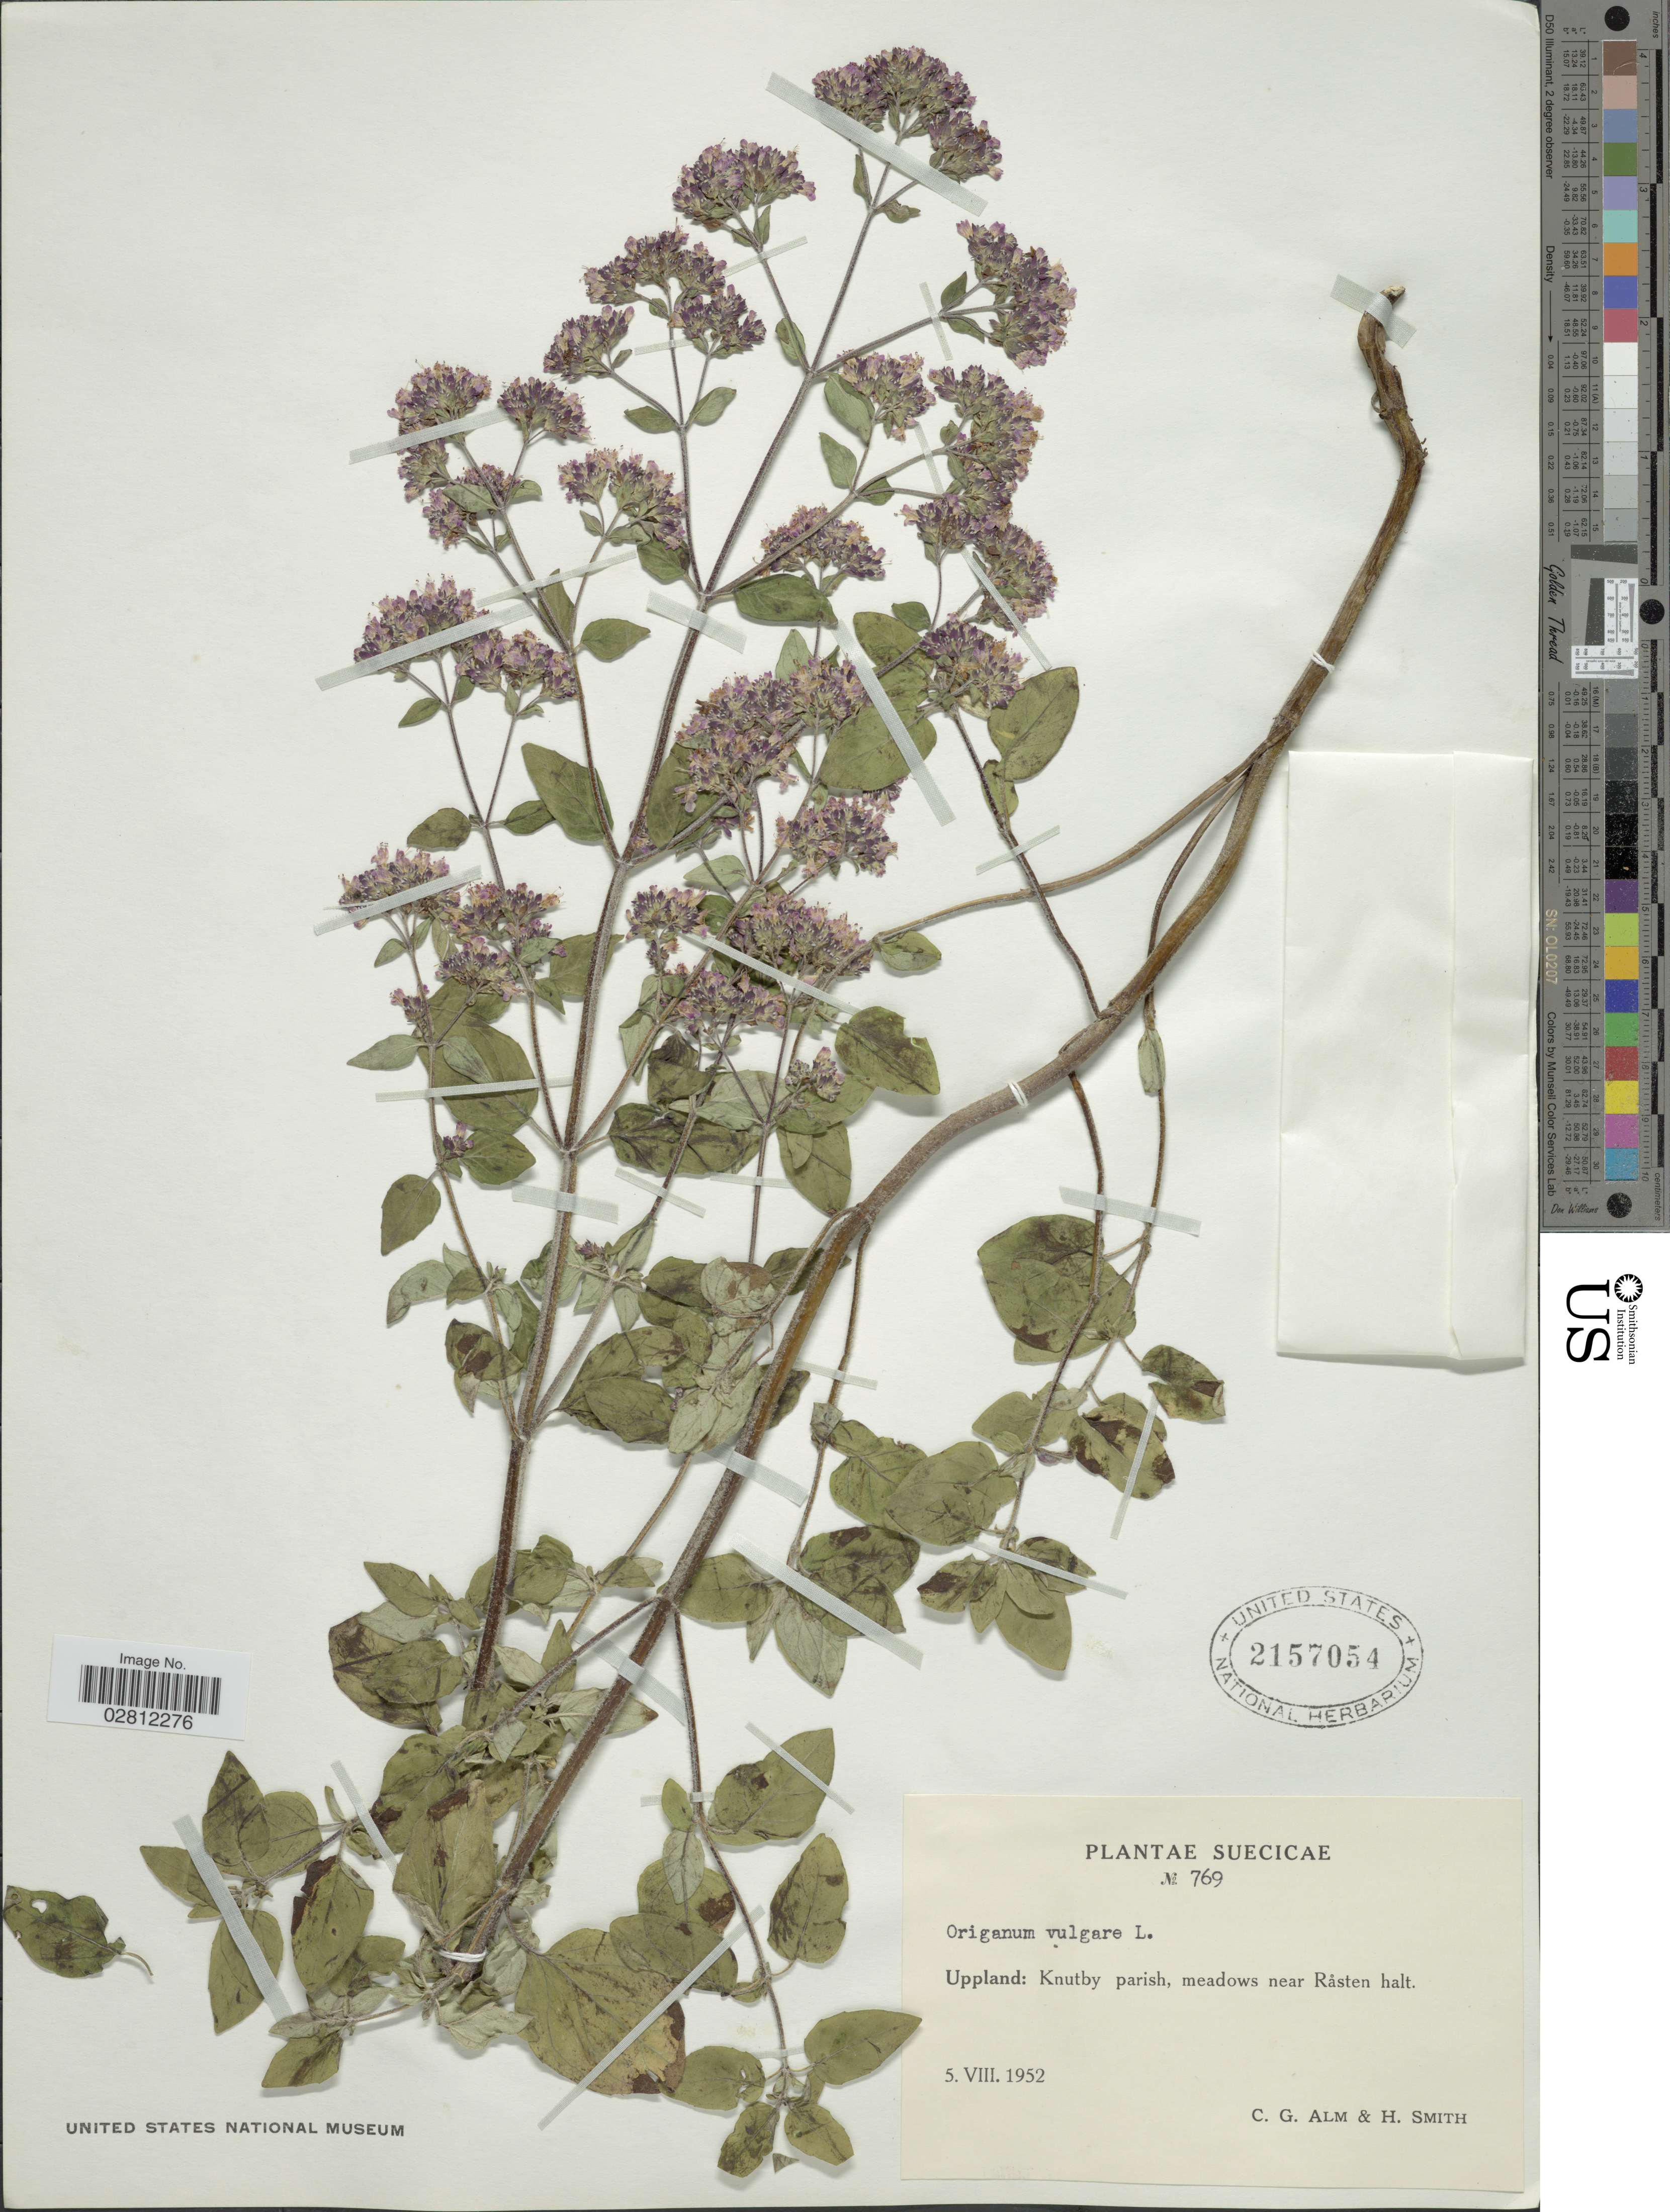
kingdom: Plantae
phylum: Tracheophyta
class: Magnoliopsida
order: Lamiales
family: Lamiaceae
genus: Origanum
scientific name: Origanum vulgare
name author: L.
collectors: C. Alm & H. Smith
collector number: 769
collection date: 1952-08-05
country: Sweden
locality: Uppland, Knutby parish, meadows near Råsten halt.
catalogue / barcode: US 2157054